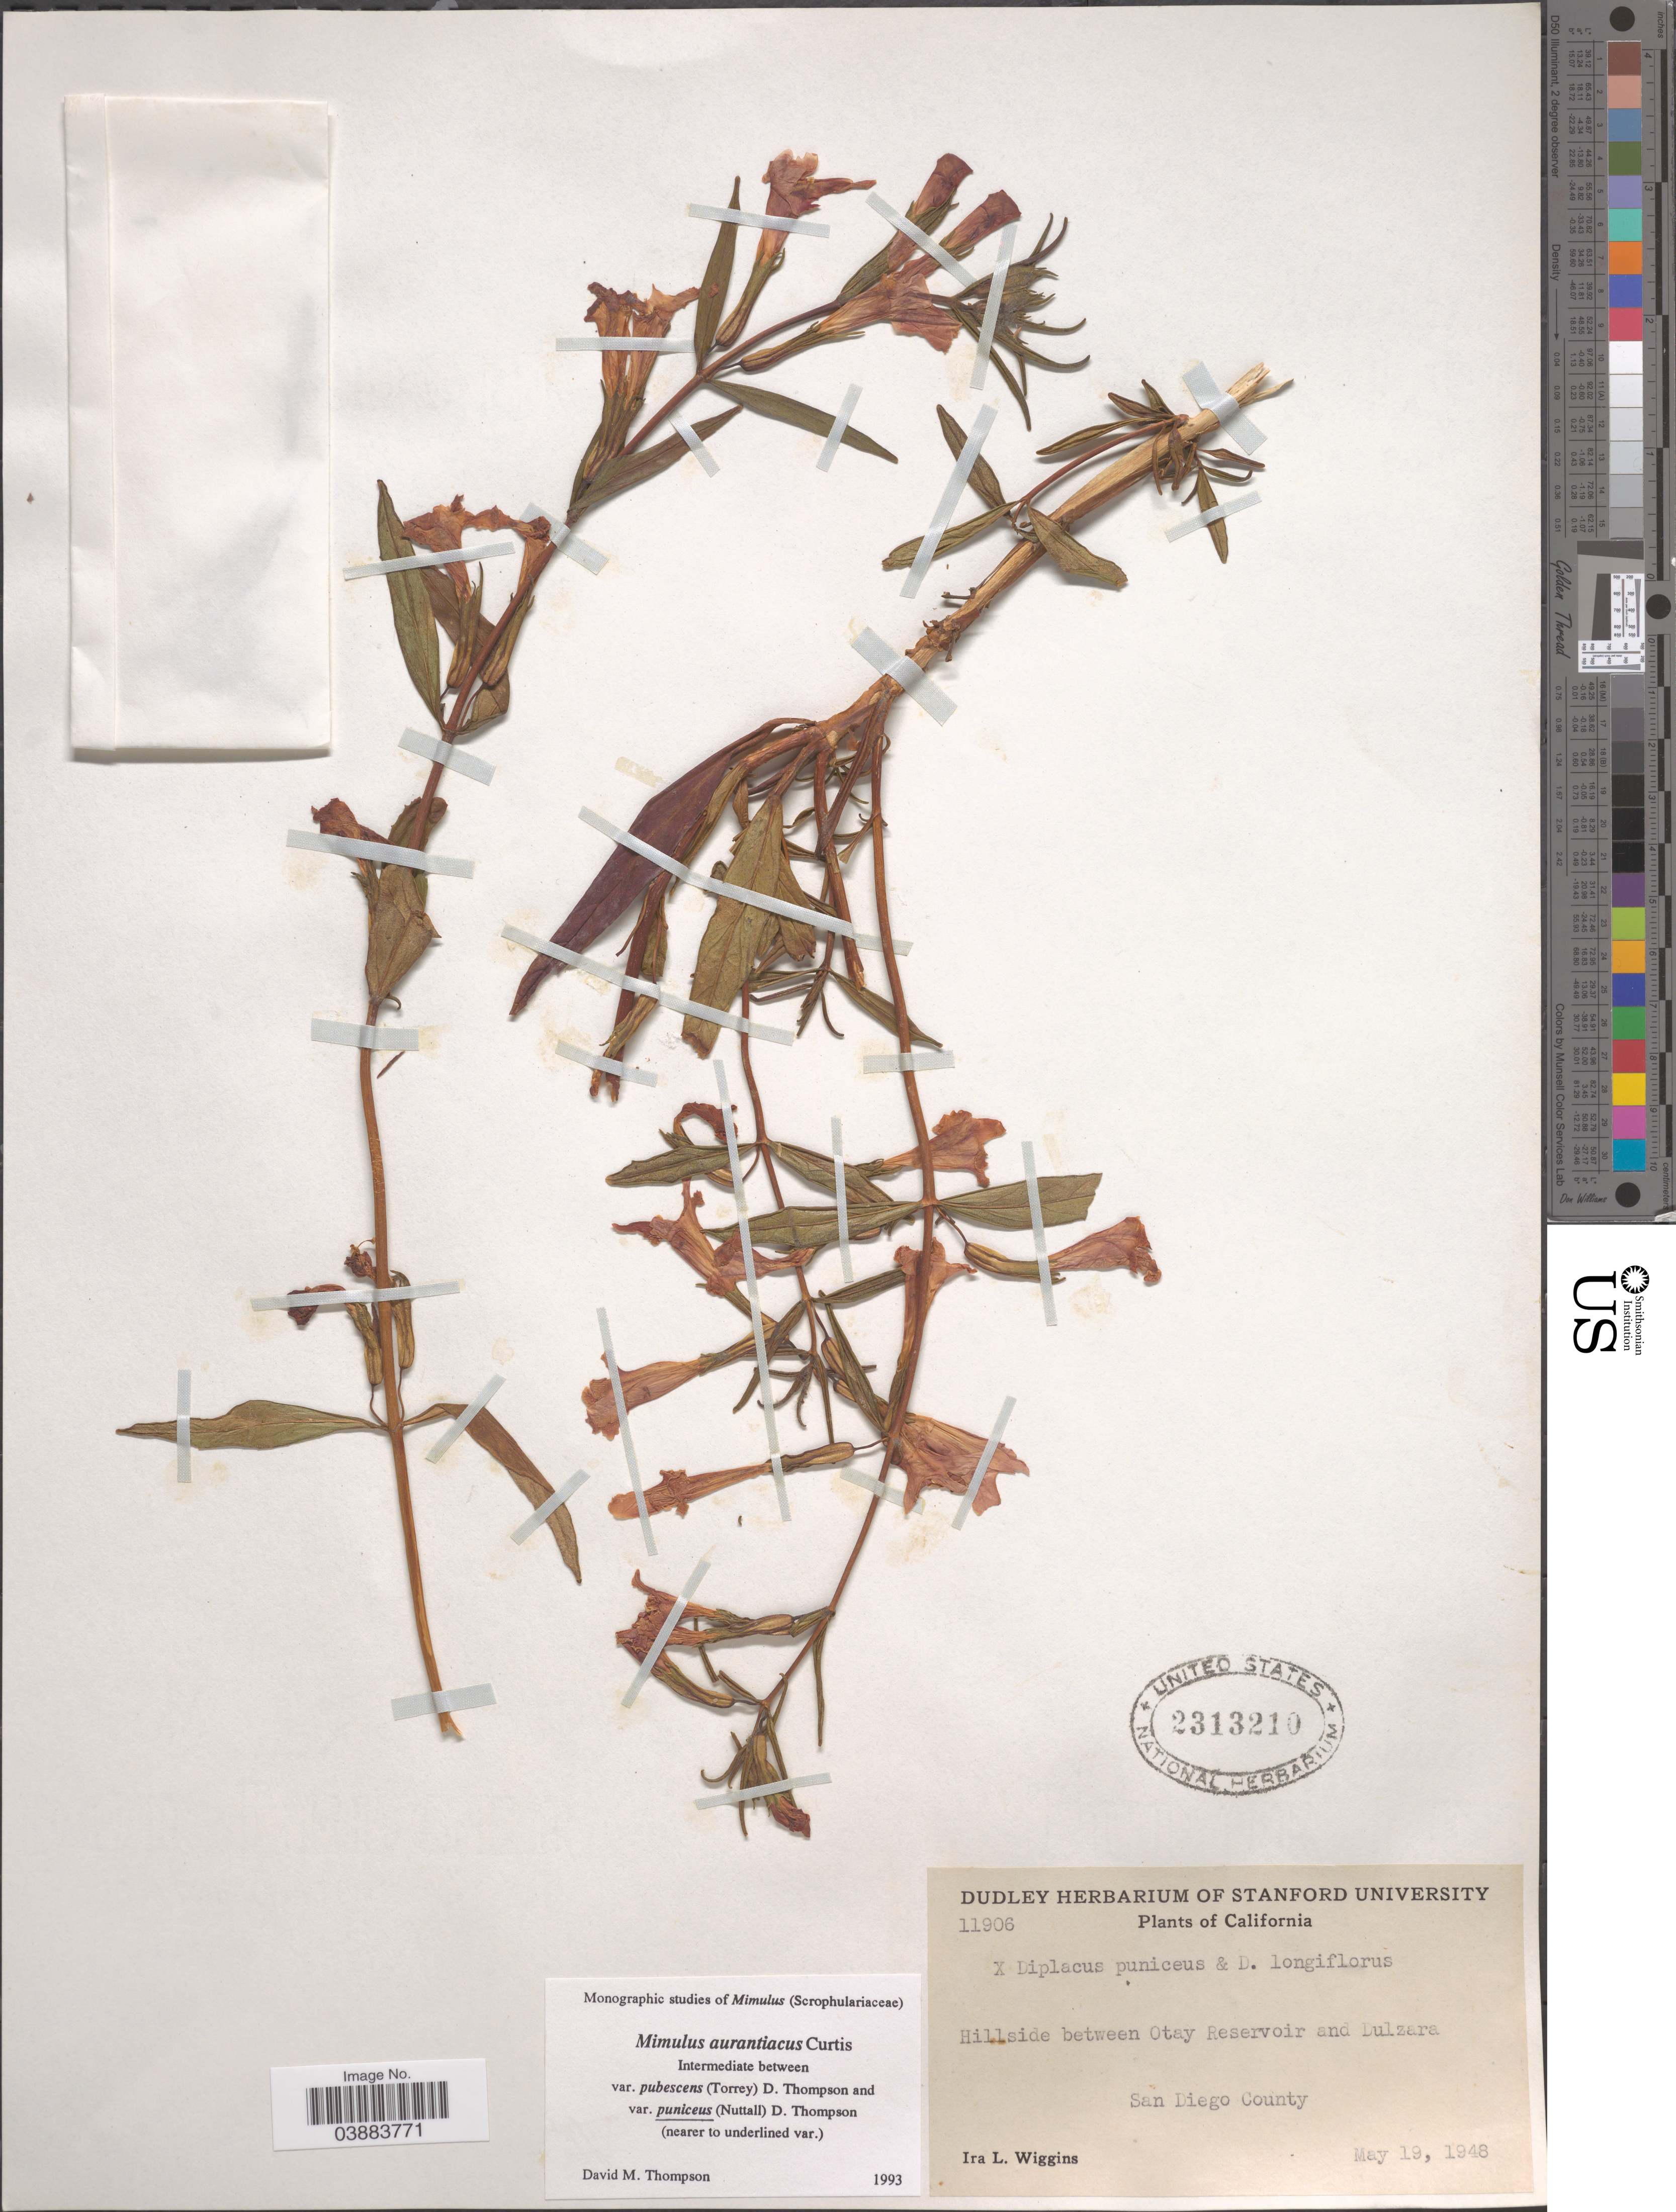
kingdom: Plantae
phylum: Tracheophyta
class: Magnoliopsida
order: Lamiales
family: Phrymaceae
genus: Diplacus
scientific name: Diplacus aurantiacus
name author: (Curtis) Jeps.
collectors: I. L. Wiggins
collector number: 11906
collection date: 1948-05-19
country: United States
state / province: California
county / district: San Diego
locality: Hillside between Otay Reservoir and Dulzara. San Diego County.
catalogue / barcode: US 2313210